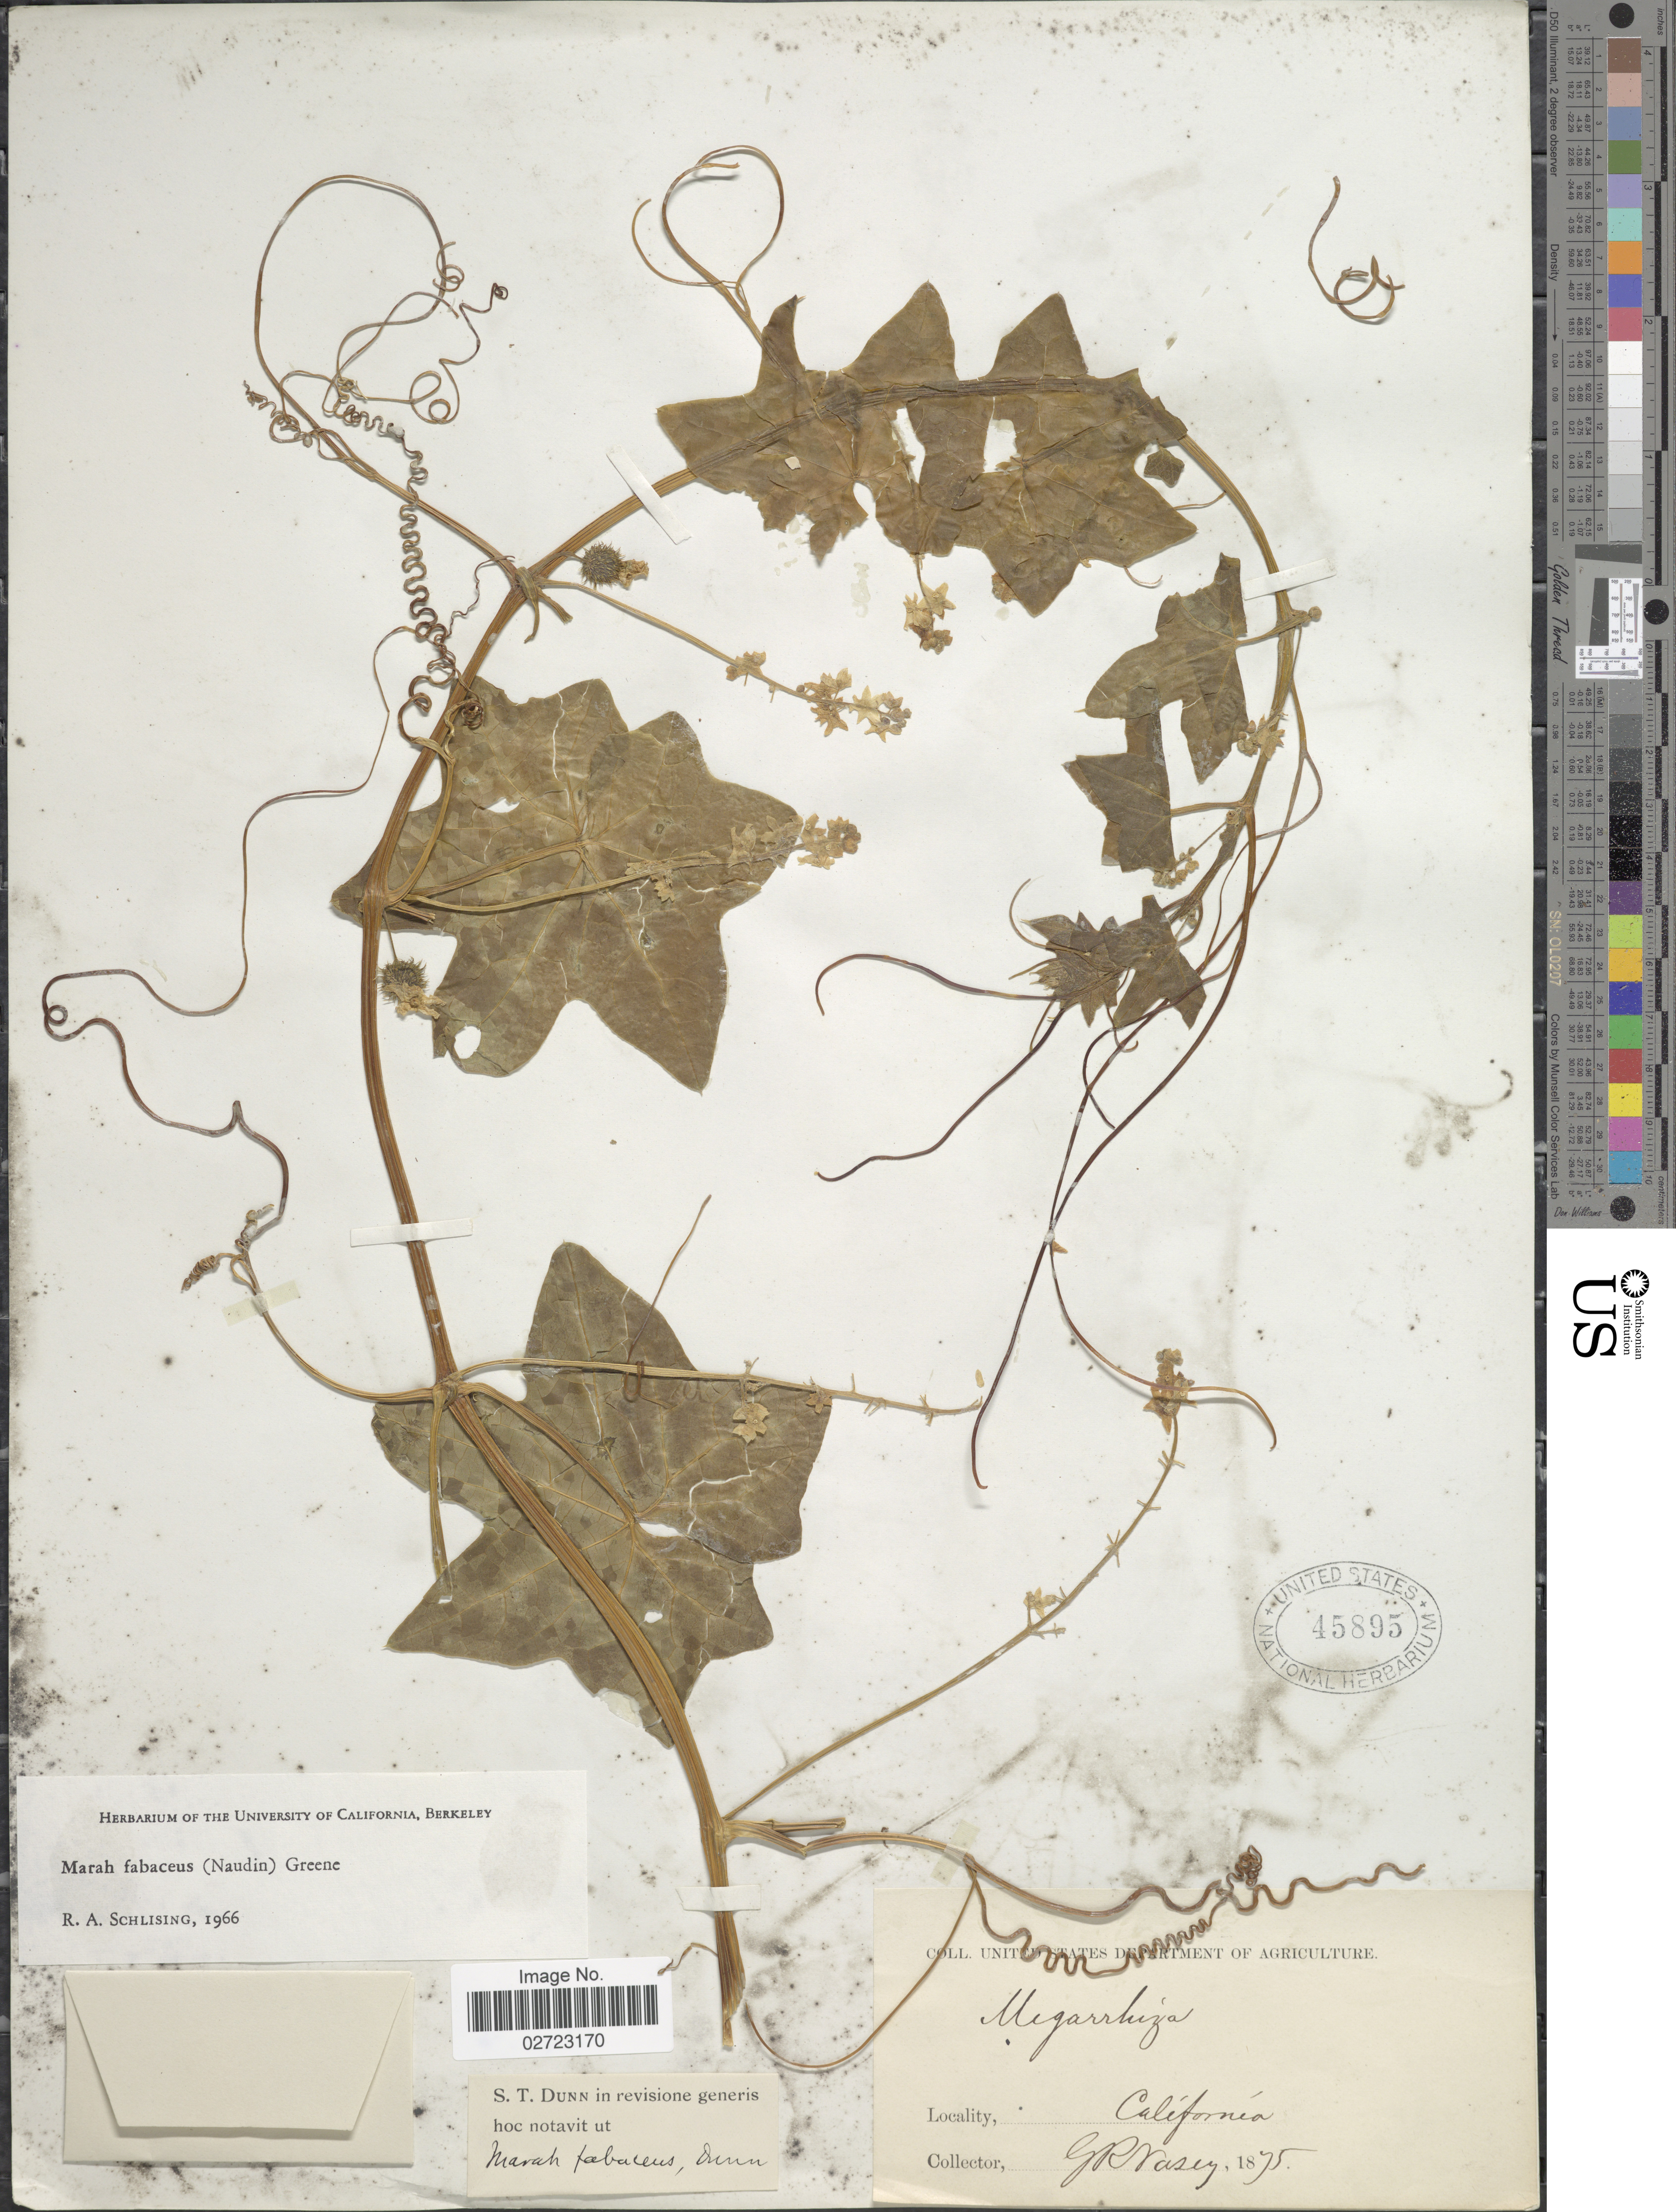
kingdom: Plantae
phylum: Tracheophyta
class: Magnoliopsida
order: Cucurbitales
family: Cucurbitaceae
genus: Marah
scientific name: Marah fabacea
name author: (Naudin) Greene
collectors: G. R. Vasey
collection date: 1875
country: United States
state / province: California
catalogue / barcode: US 45895